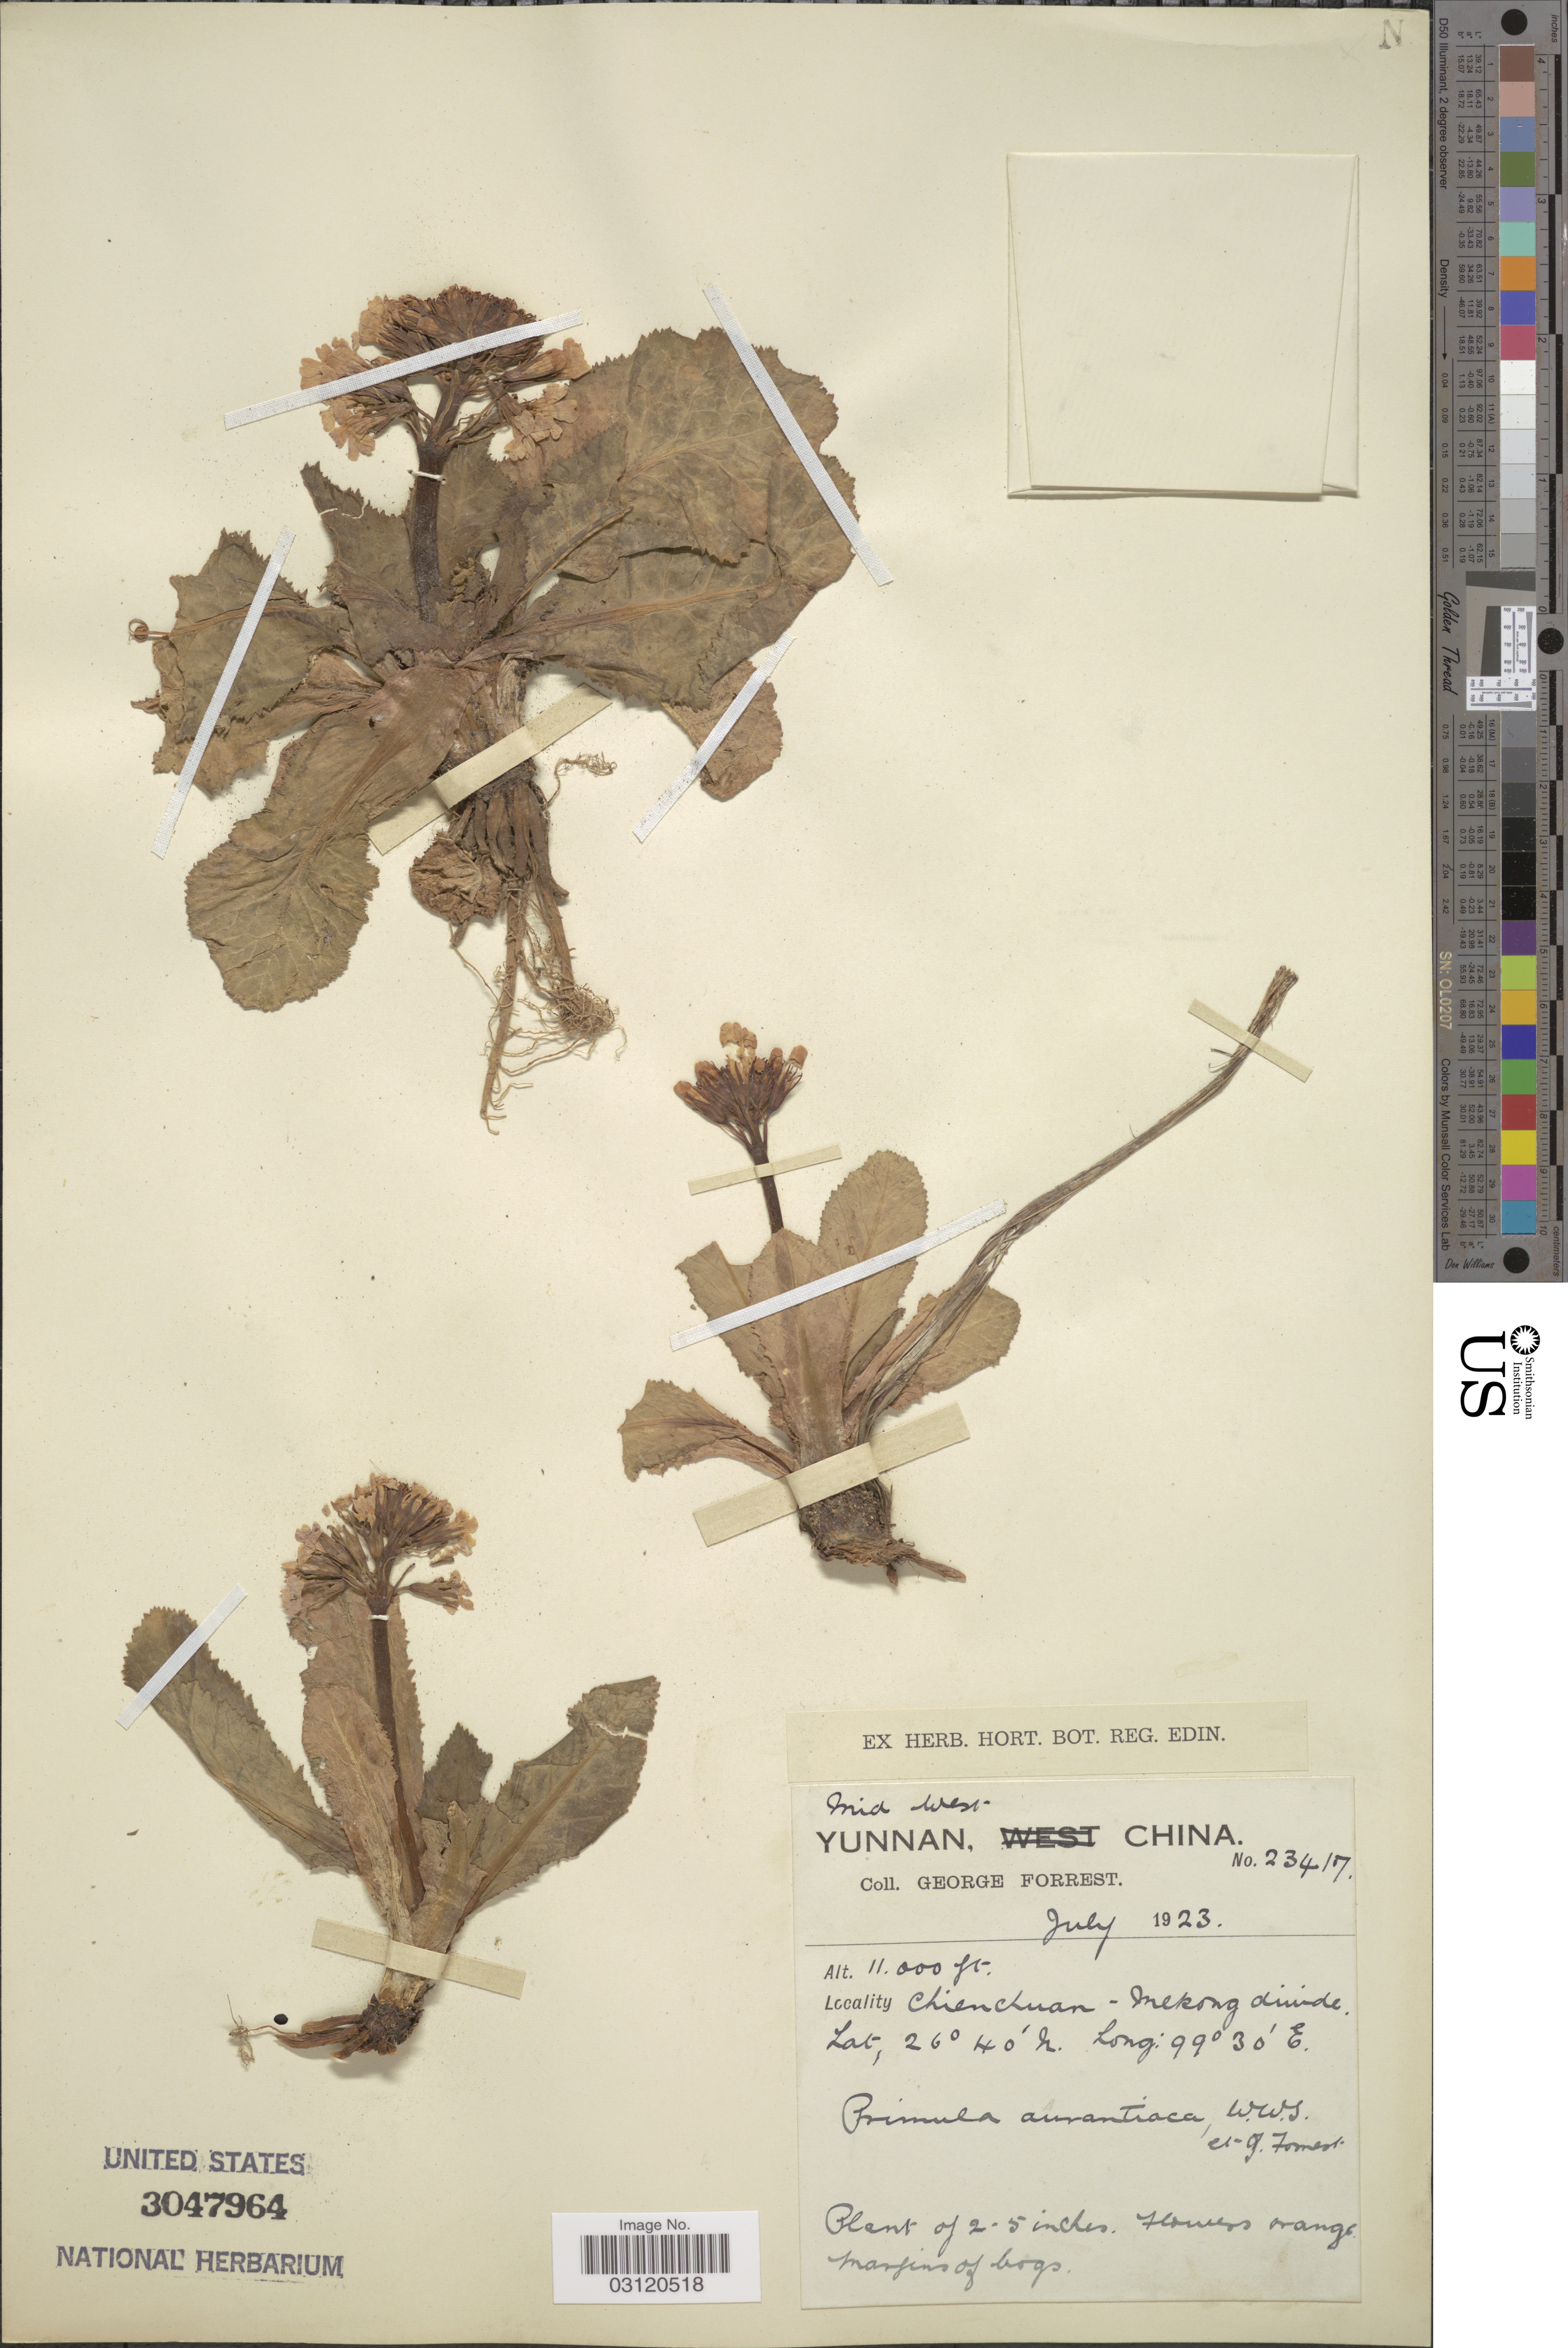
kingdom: Plantae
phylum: Tracheophyta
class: Magnoliopsida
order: Ericales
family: Primulaceae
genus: Primula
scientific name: Primula aurantiaca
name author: W.W. Sm. & Forrest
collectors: G. Forrest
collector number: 23417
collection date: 1923-07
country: China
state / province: Yunnan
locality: Mid West Yunnan. Chienchuan - Mekong divide.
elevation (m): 3353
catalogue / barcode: US 3047964